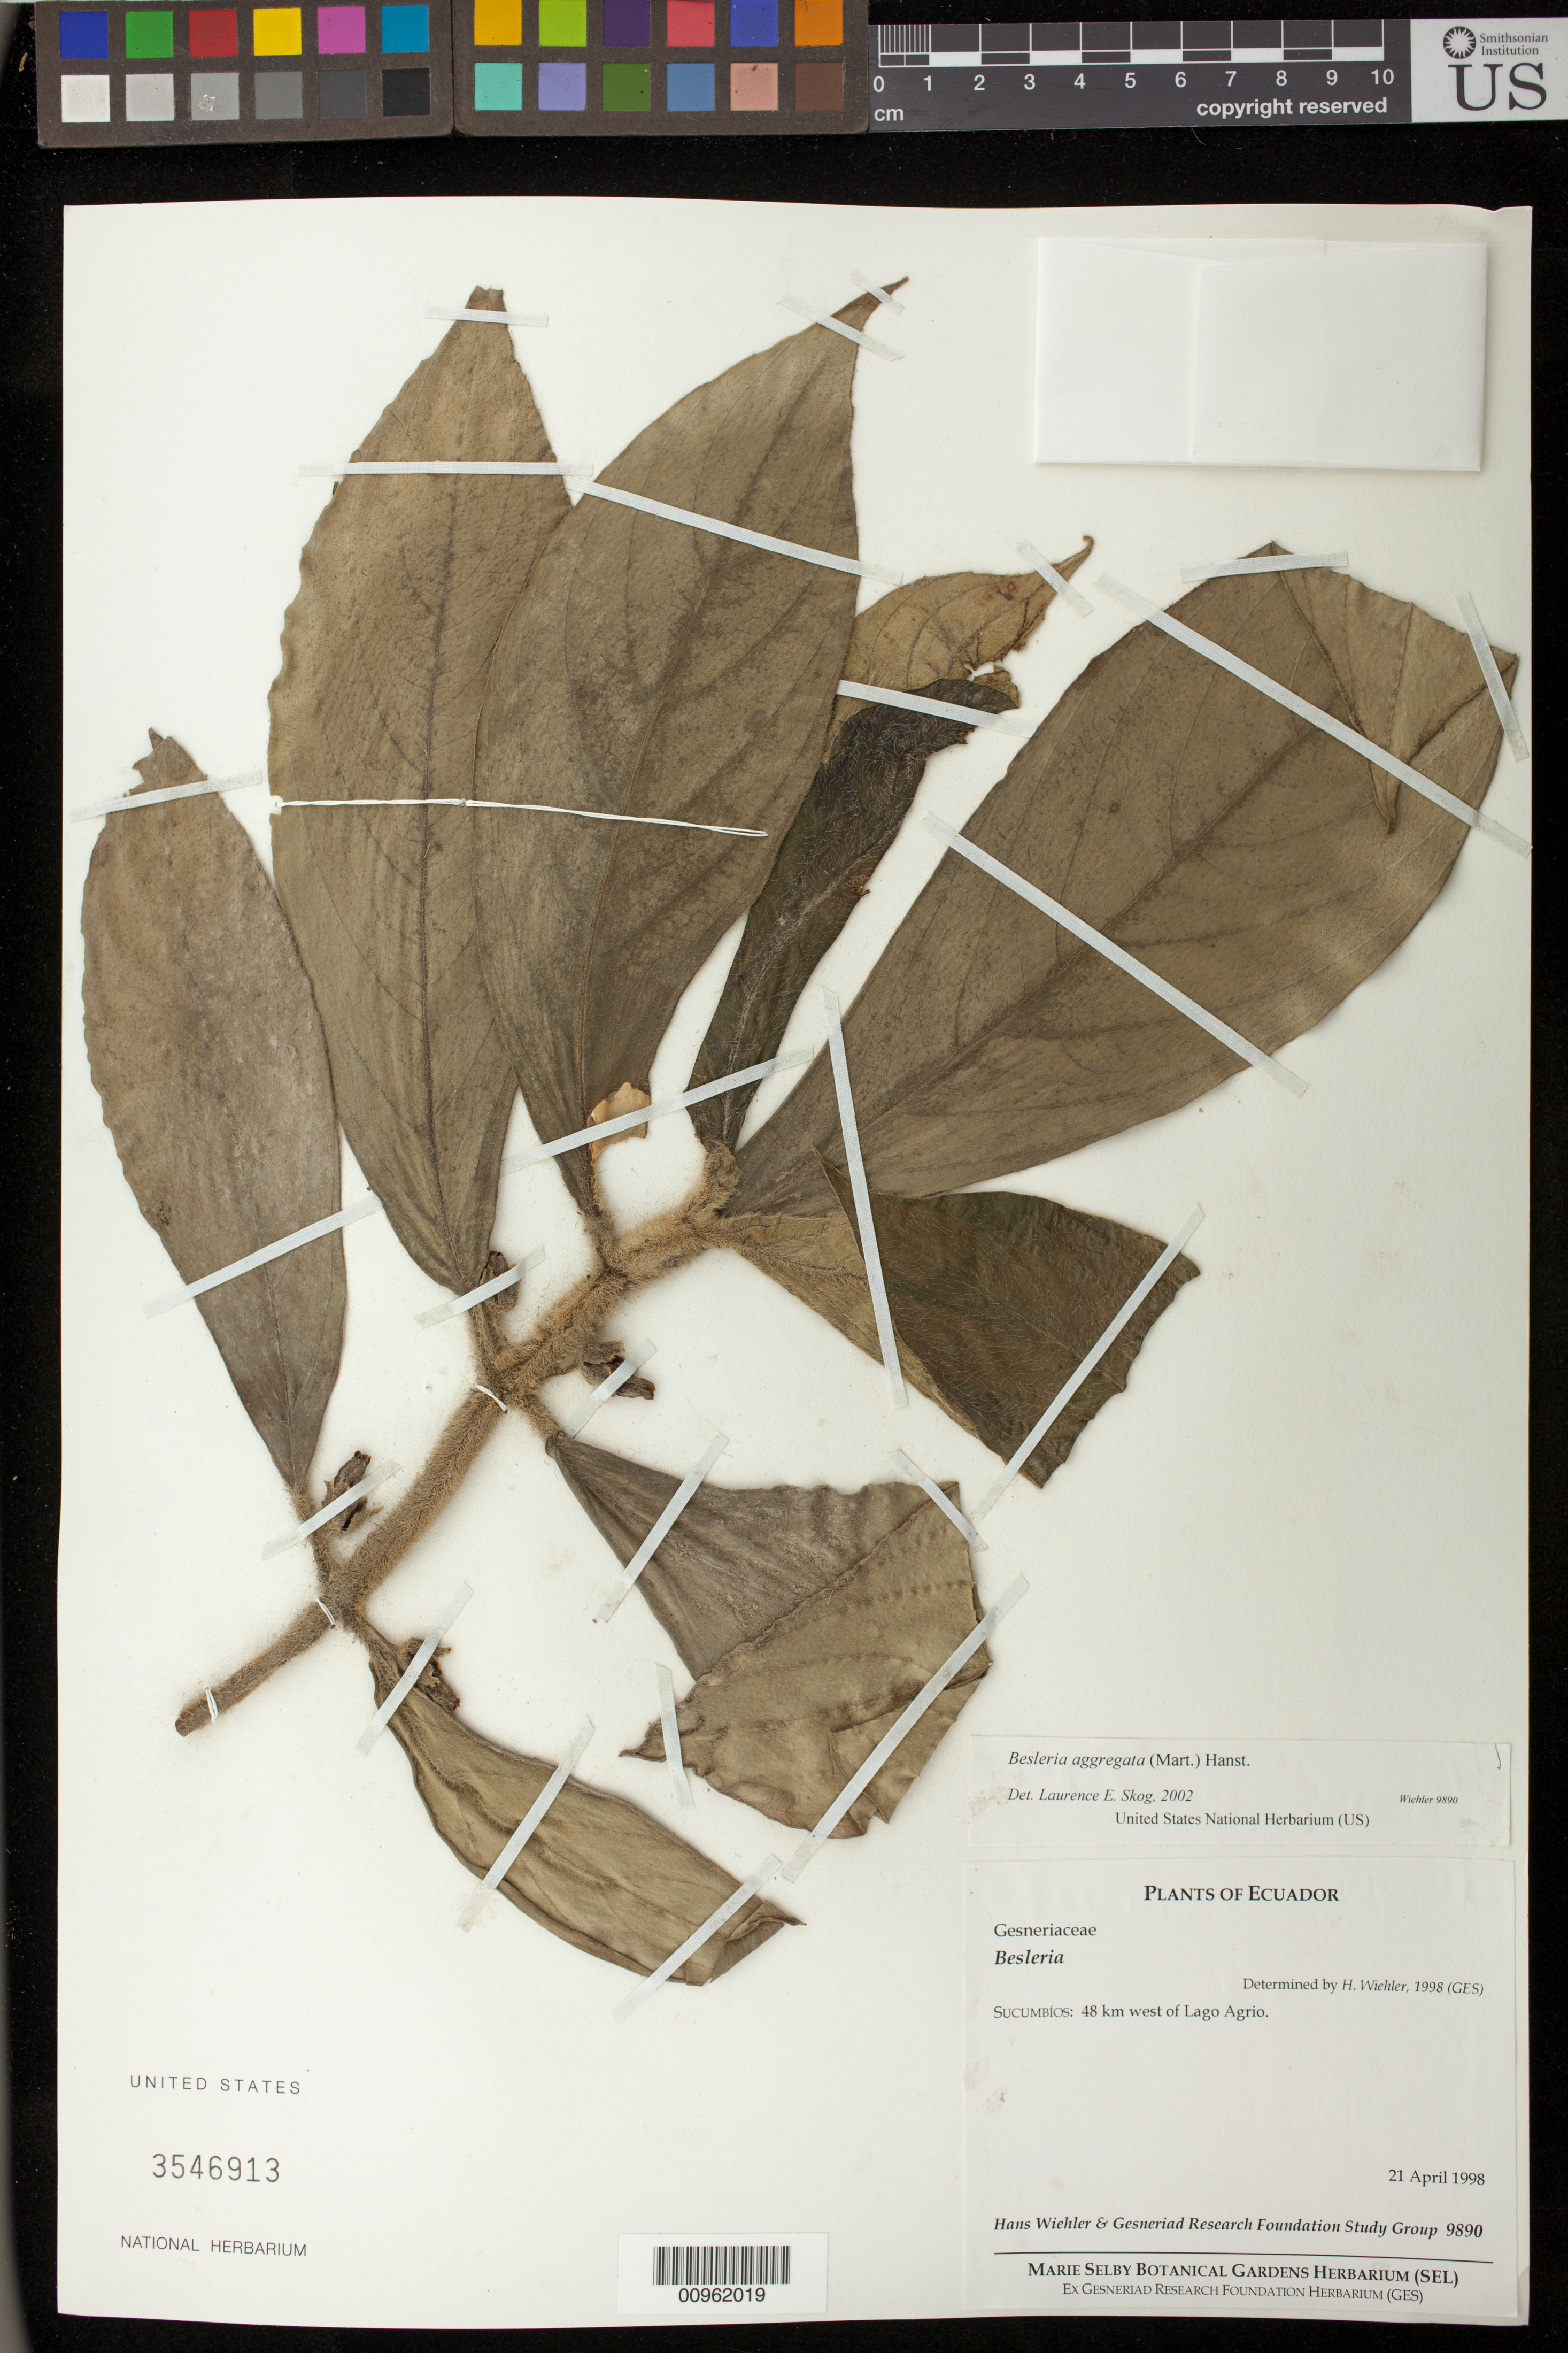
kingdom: Plantae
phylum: Tracheophyta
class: Magnoliopsida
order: Lamiales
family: Gesneriaceae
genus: Besleria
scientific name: Besleria aggregata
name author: (Mart.) Hanst.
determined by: Skog, Laurence E.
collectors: H. J. Wiehler & GRF Study Group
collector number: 9890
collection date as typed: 21 Apr 1998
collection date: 1998-04-21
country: Ecuador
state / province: Sucumbíos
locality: Sucumbios: 48 km west of Lago Agrio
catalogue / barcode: US 3546913